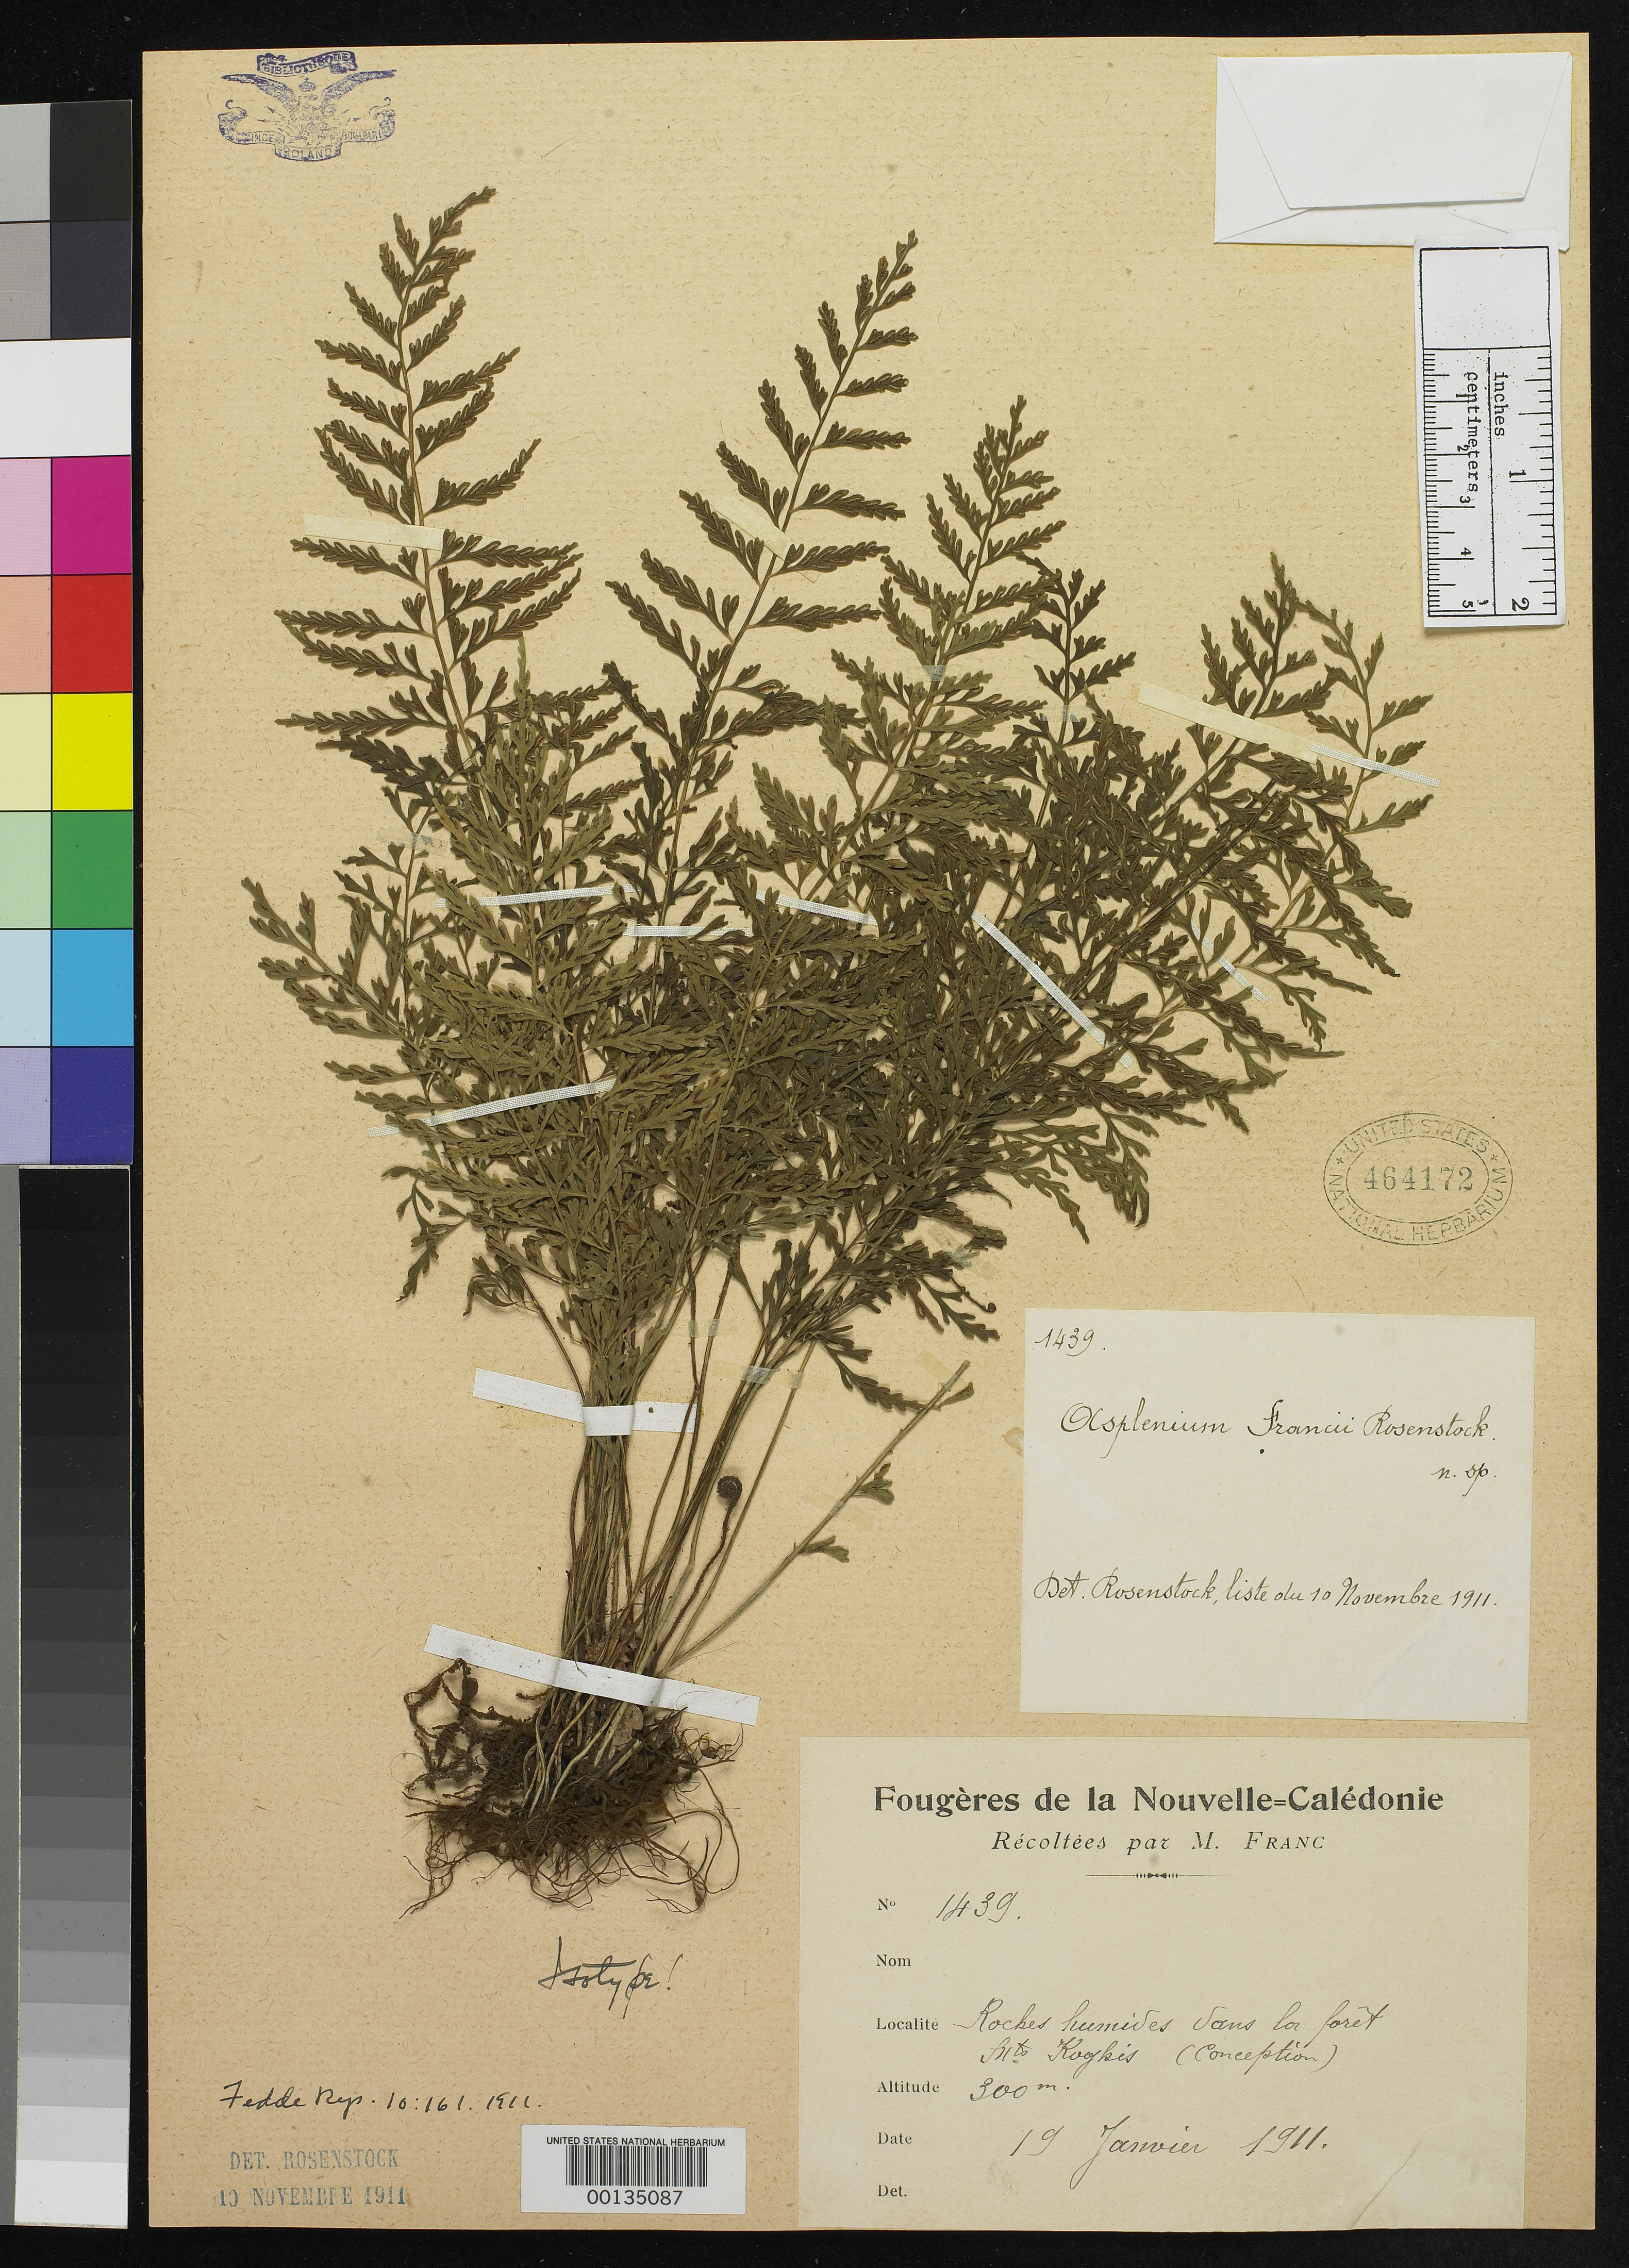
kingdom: Plantae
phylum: Tracheophyta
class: Polypodiopsida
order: Polypodiales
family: Aspleniaceae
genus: Asplenium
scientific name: Asplenium francii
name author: Rosenst.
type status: Isotype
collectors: I. Franc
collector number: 1439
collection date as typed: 19 Jan 1911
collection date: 1911-01-19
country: New Caledonia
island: New Caledonia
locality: Montibus Koghi.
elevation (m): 200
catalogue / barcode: US 464172